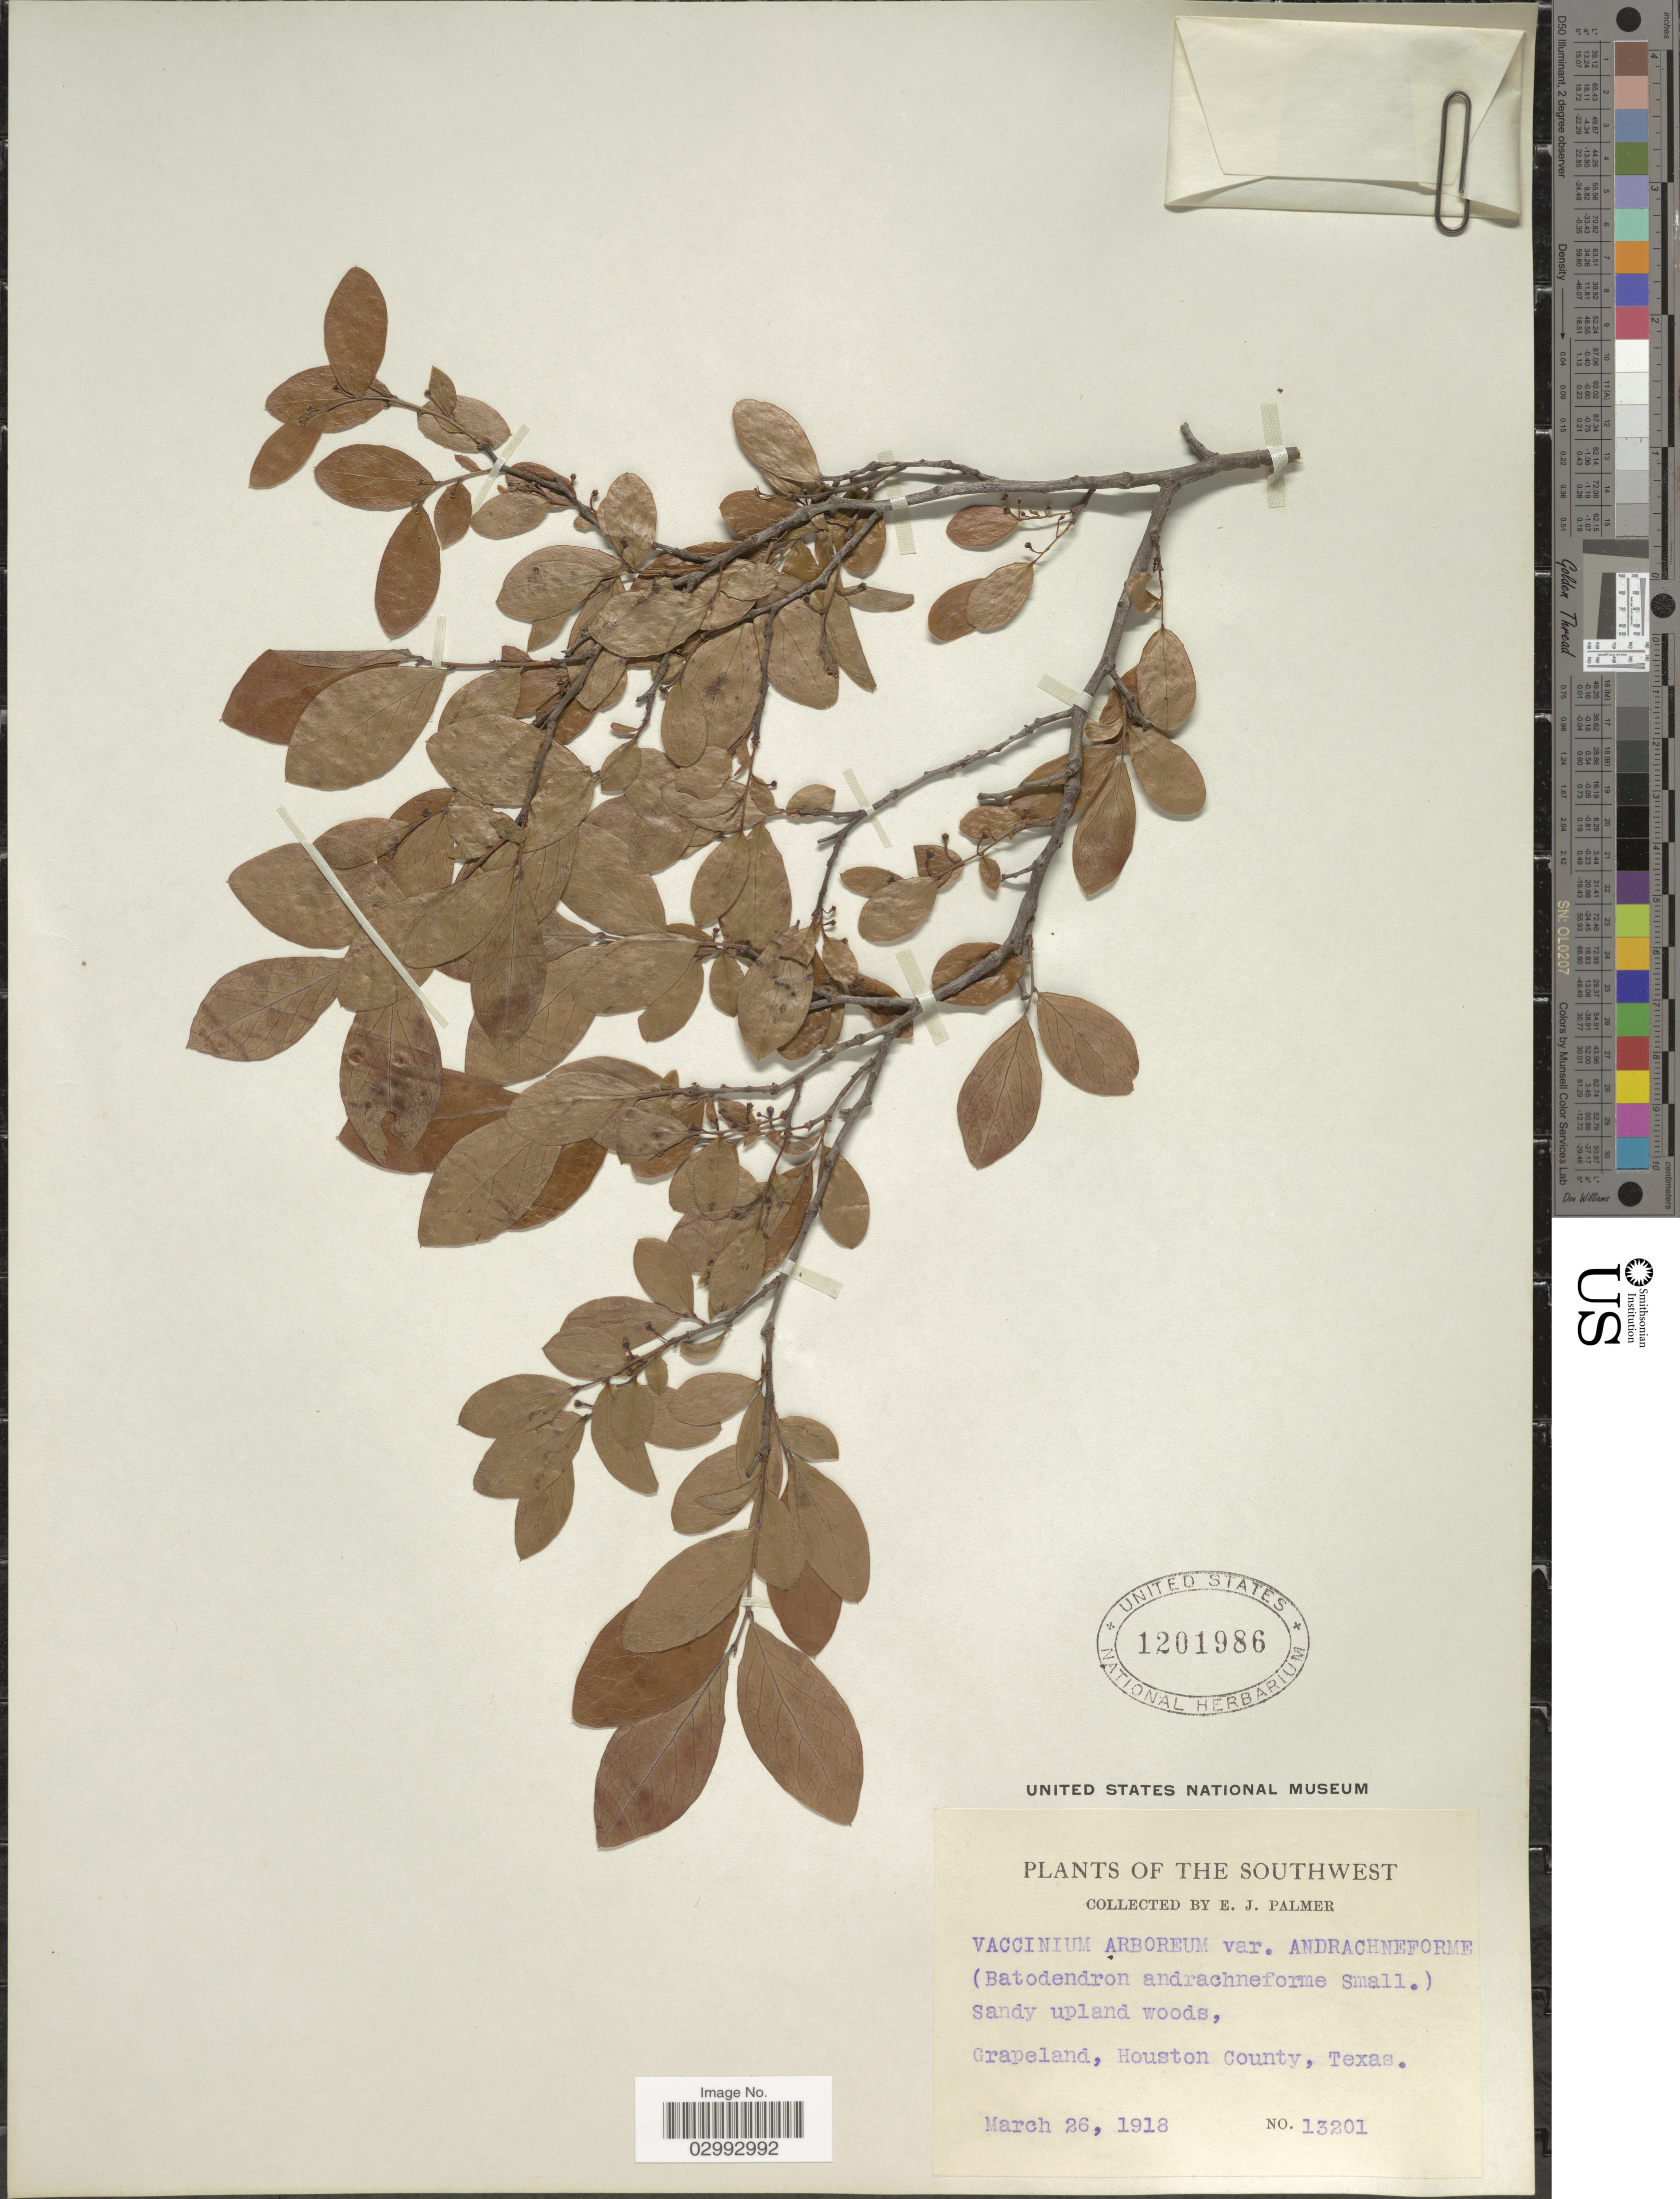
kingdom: Plantae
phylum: Tracheophyta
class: Magnoliopsida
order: Ericales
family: Ericaceae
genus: Batodendron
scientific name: Batodendron arboreum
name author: Nutt.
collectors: E. J. Palmer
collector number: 13201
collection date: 1918-03-26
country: United States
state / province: Texas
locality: Southwest. Sandy upland woods, Grapeland, Houston County.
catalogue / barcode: US 1201986